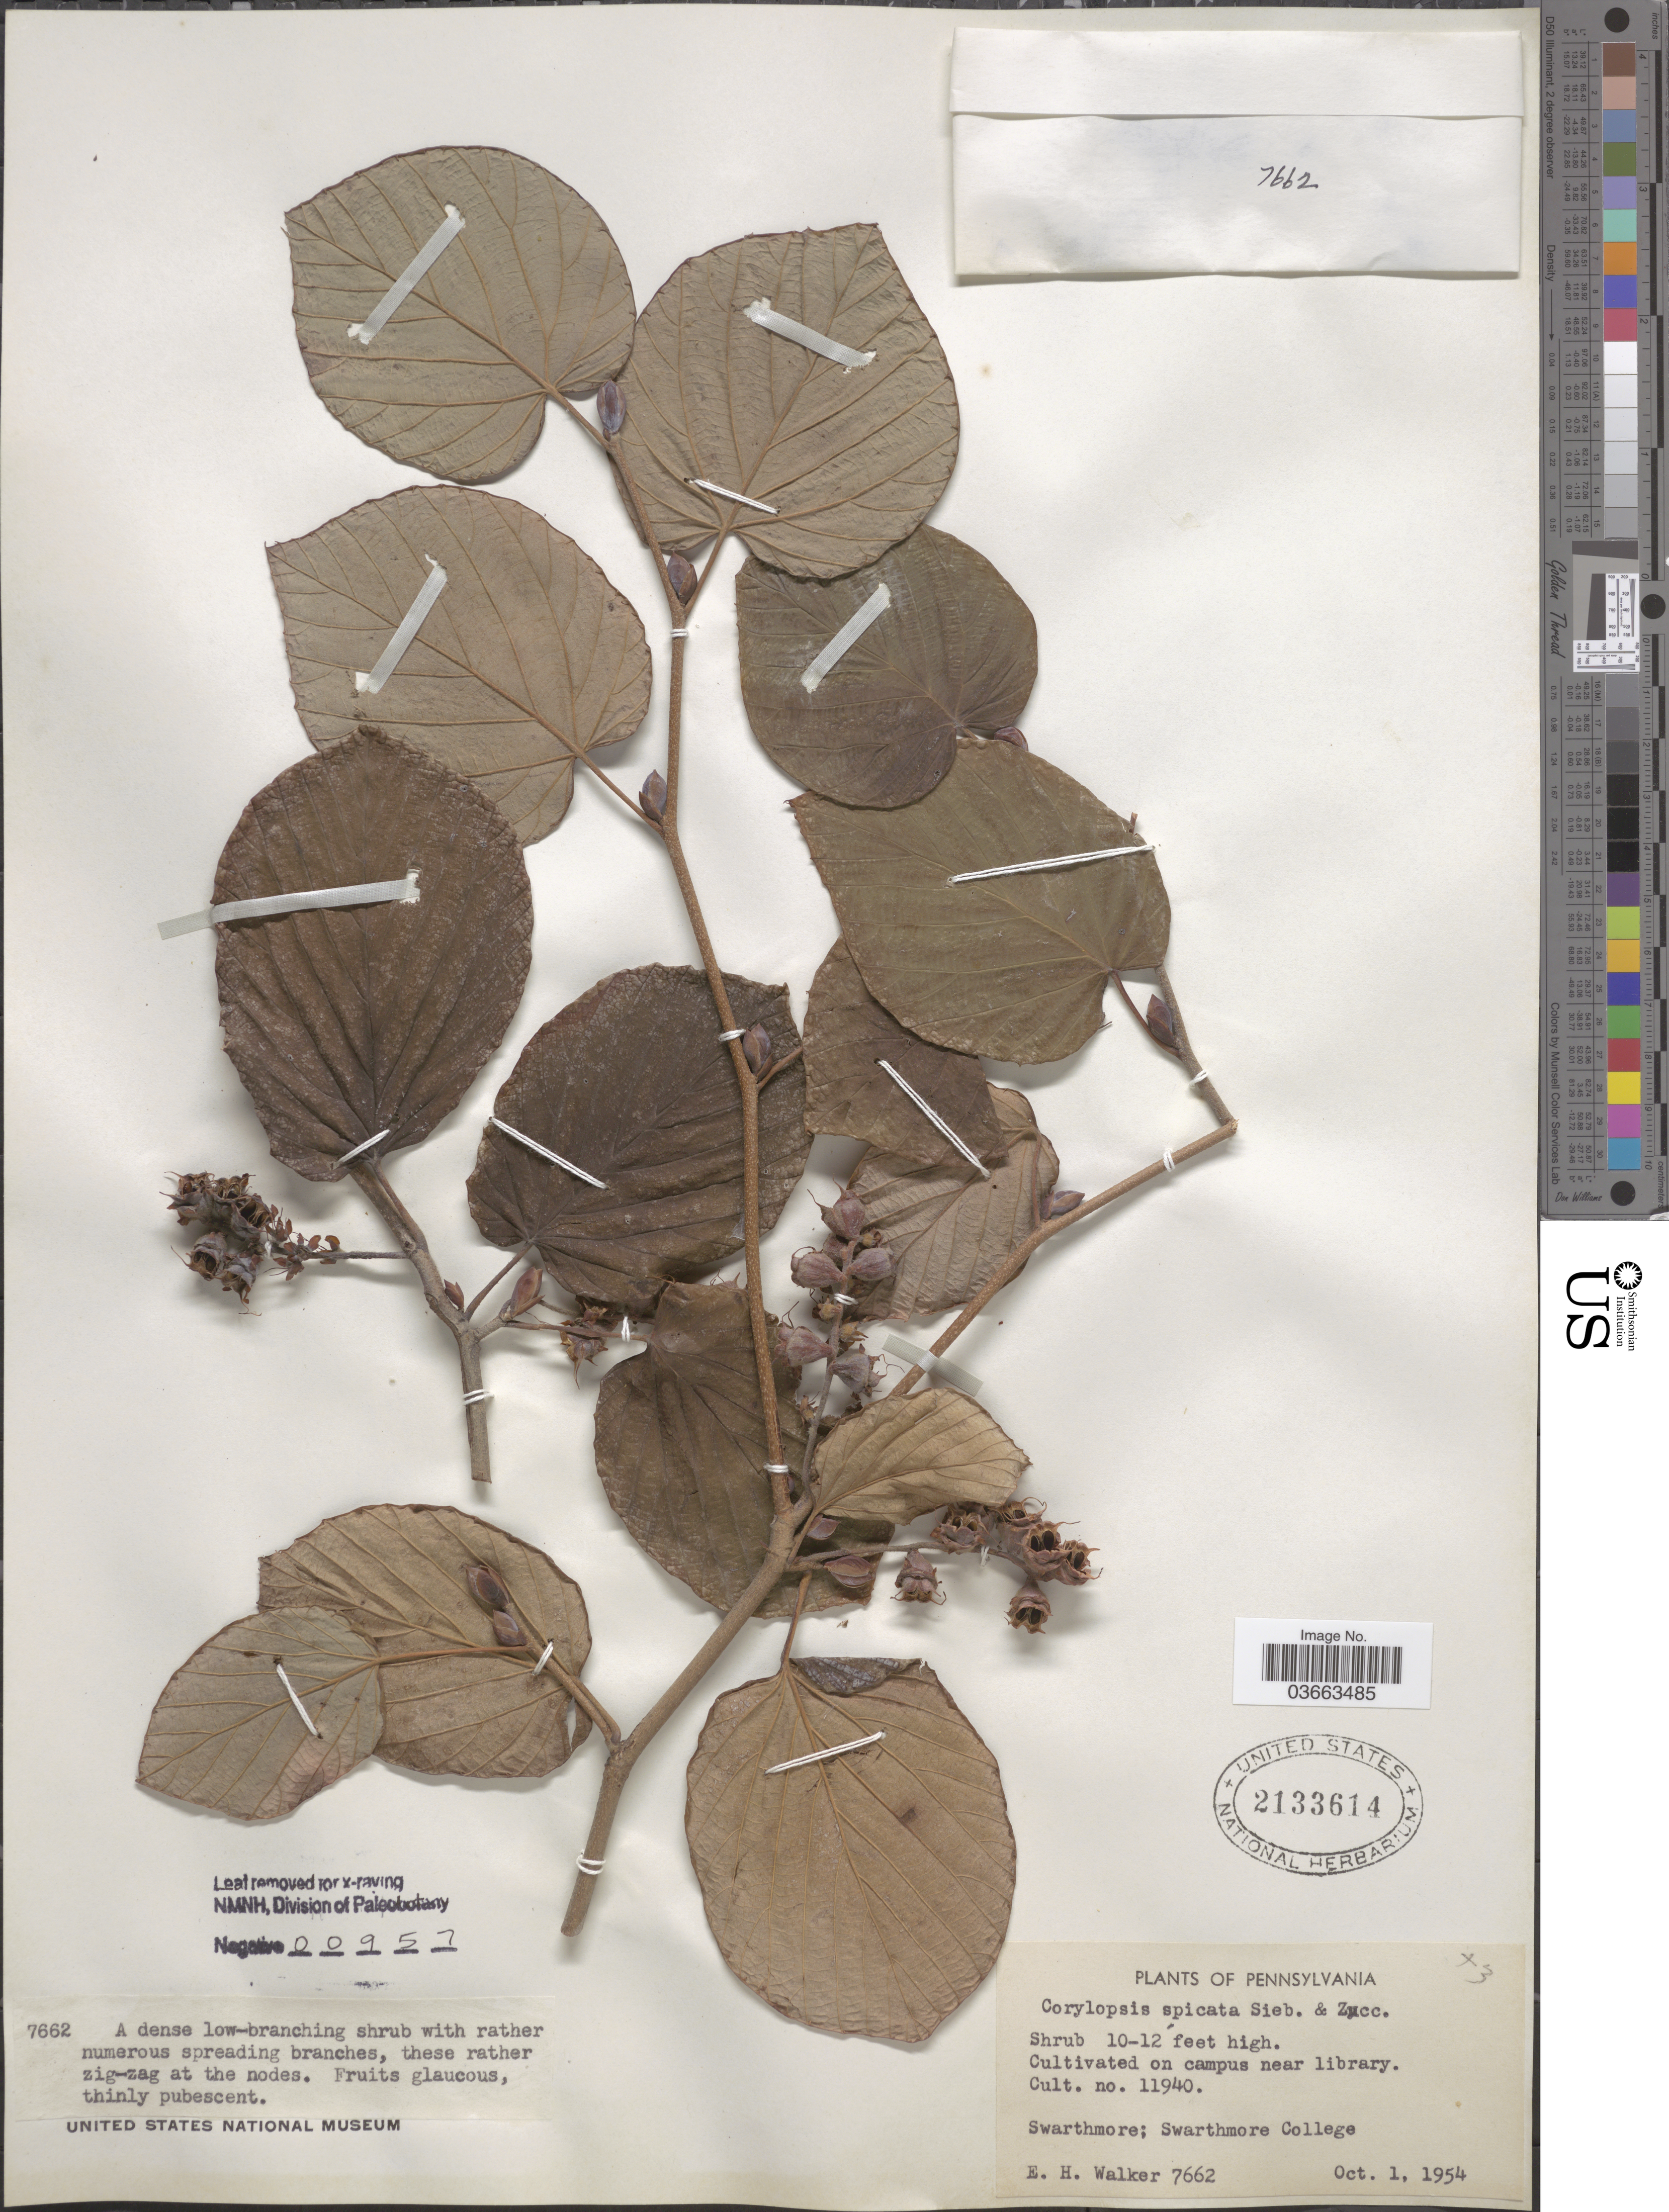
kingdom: Plantae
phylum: Tracheophyta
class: Magnoliopsida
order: Saxifragales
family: Hamamelidaceae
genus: Corylopsis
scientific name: Corylopsis spicata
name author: Siebold & Zucc.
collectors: E. H. Walker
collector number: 7662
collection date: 1954-10-01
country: United States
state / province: Pennsylvania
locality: Campus near library. Swarthmore; Swarthmore College.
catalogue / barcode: US 2133614